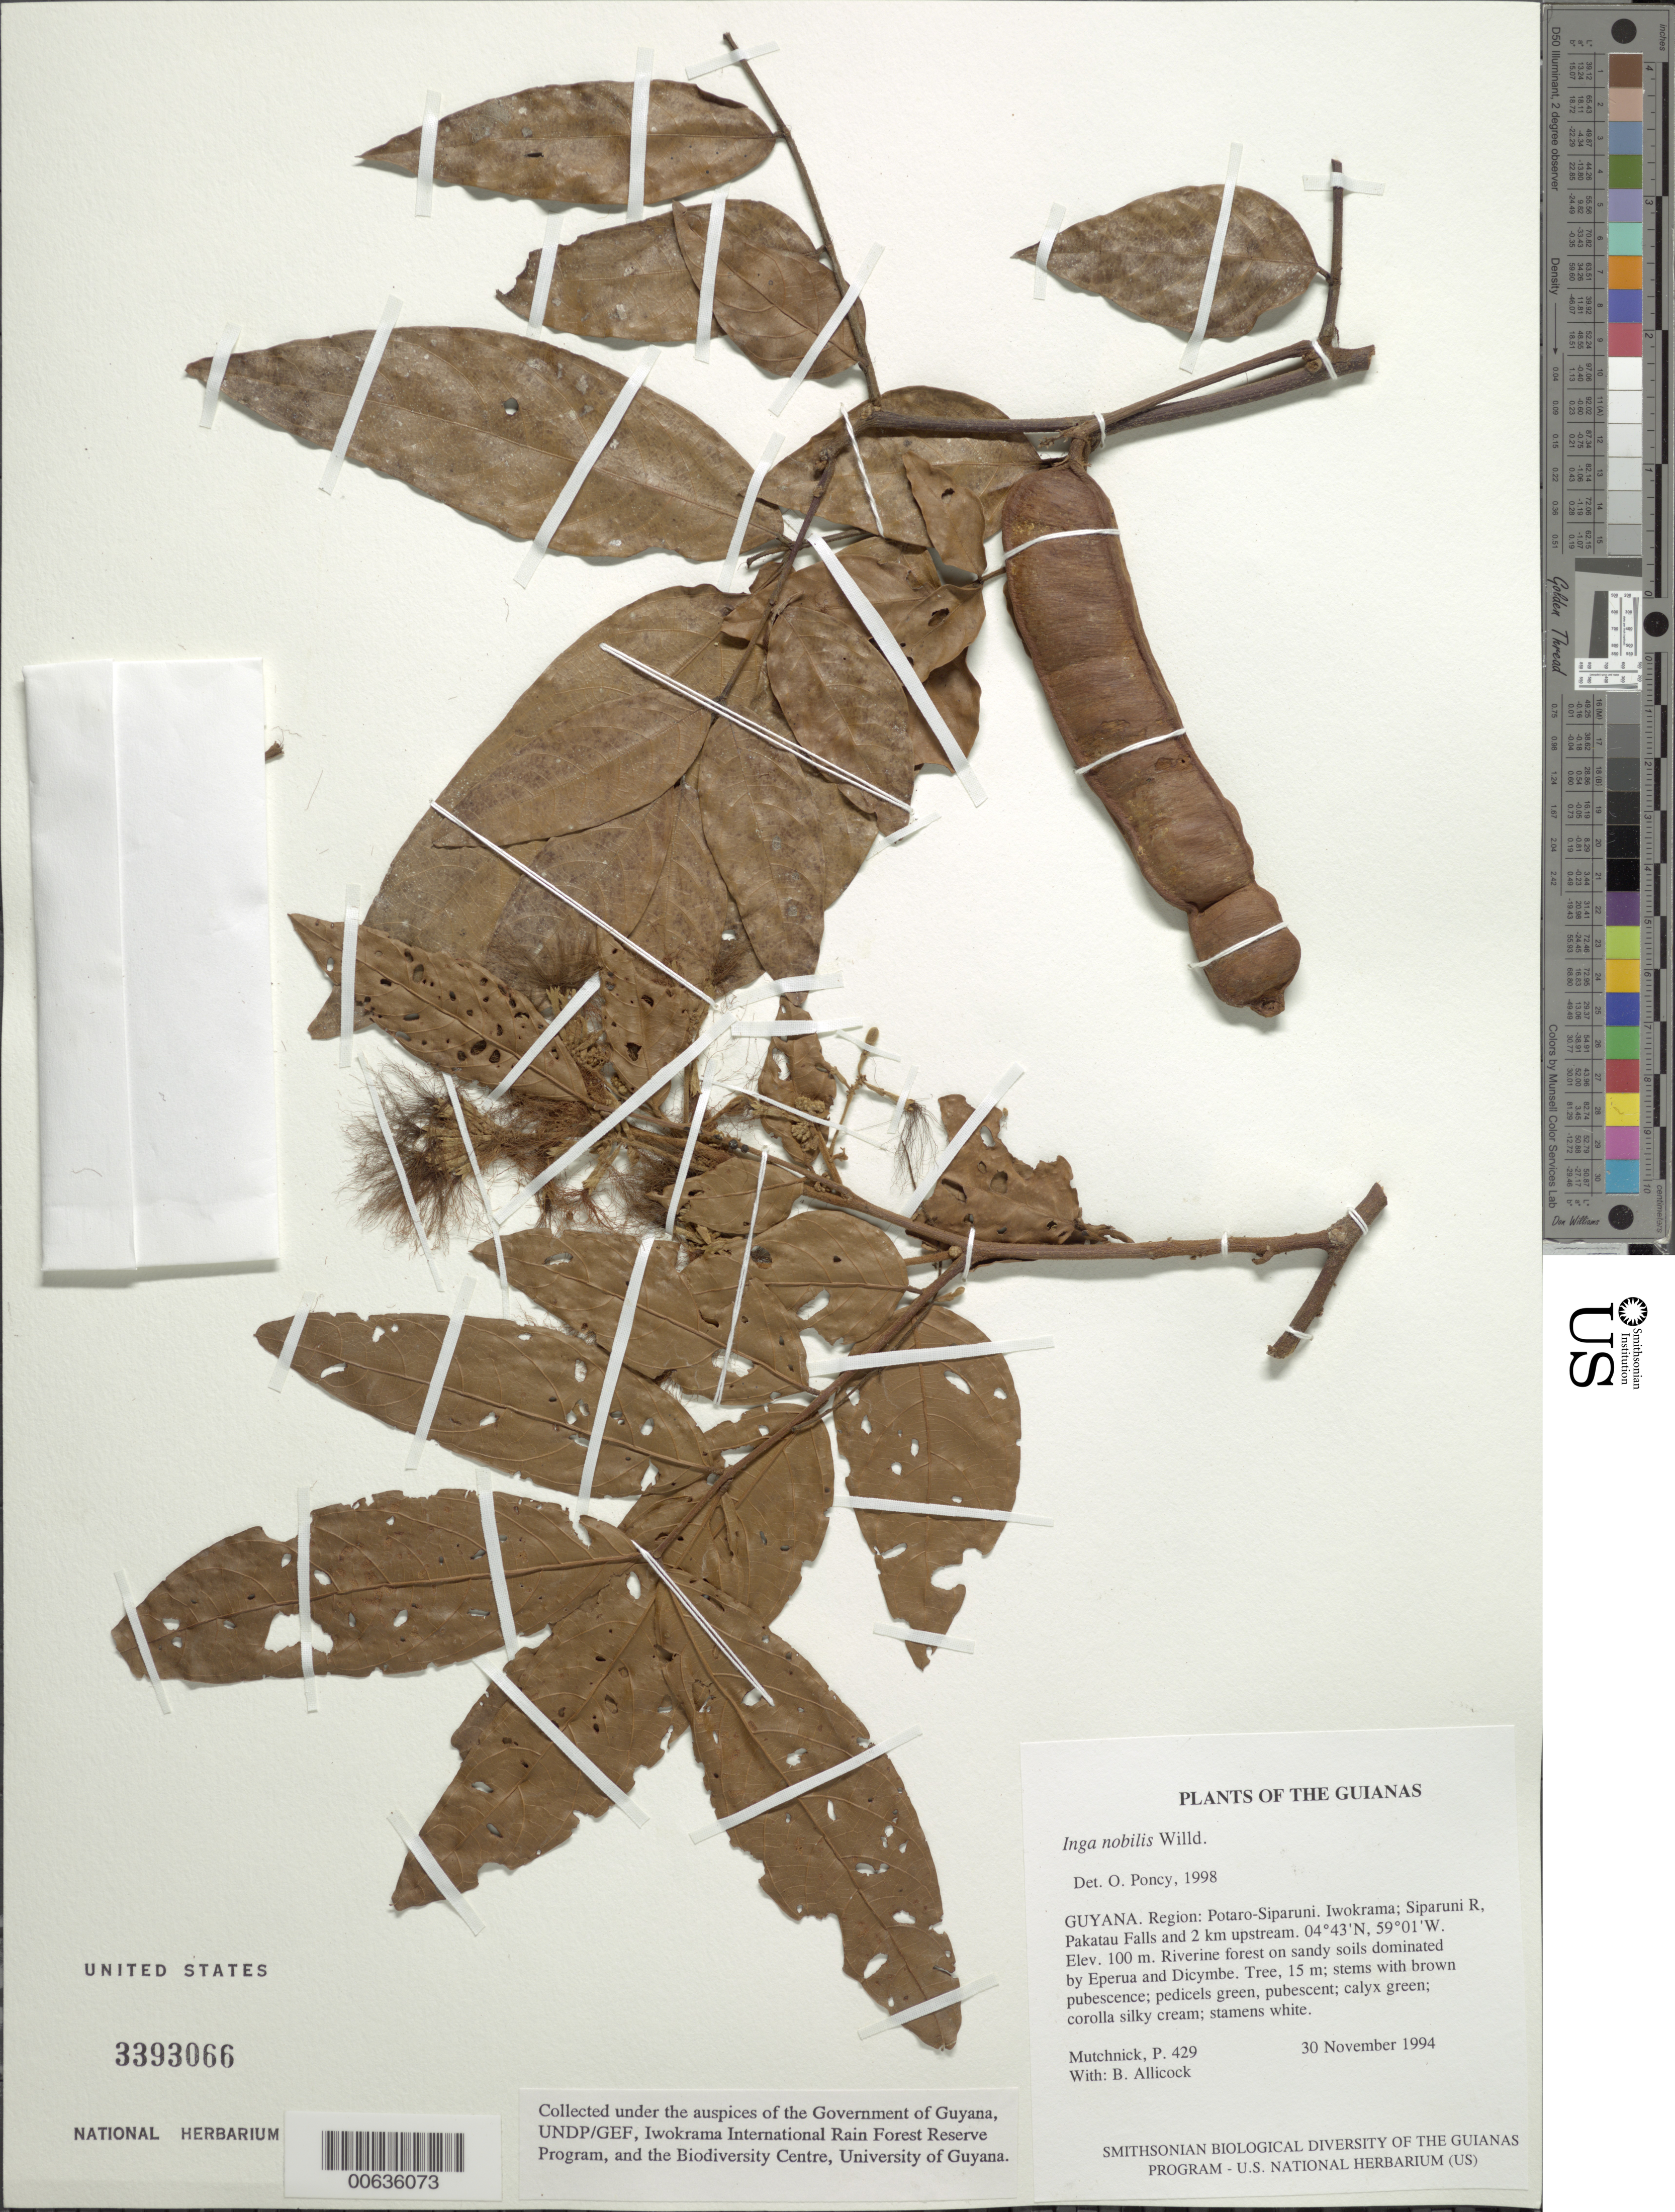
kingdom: Plantae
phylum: Tracheophyta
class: Magnoliopsida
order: Fabales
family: Fabaceae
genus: Inga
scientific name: Inga nobilis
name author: Willd.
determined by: Poncy, O.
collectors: P. Mutchnick & B. Allicock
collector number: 429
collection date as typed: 30 November 1994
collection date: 1994-11-30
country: Guyana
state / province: Potaro-Siparuni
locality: Iwokrama; Siparuni R, Pakatau Falls and 2 km upstream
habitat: Riverine forest on sandy soils dominated by Eperua and Dicymbe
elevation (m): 100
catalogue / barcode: US 3393066